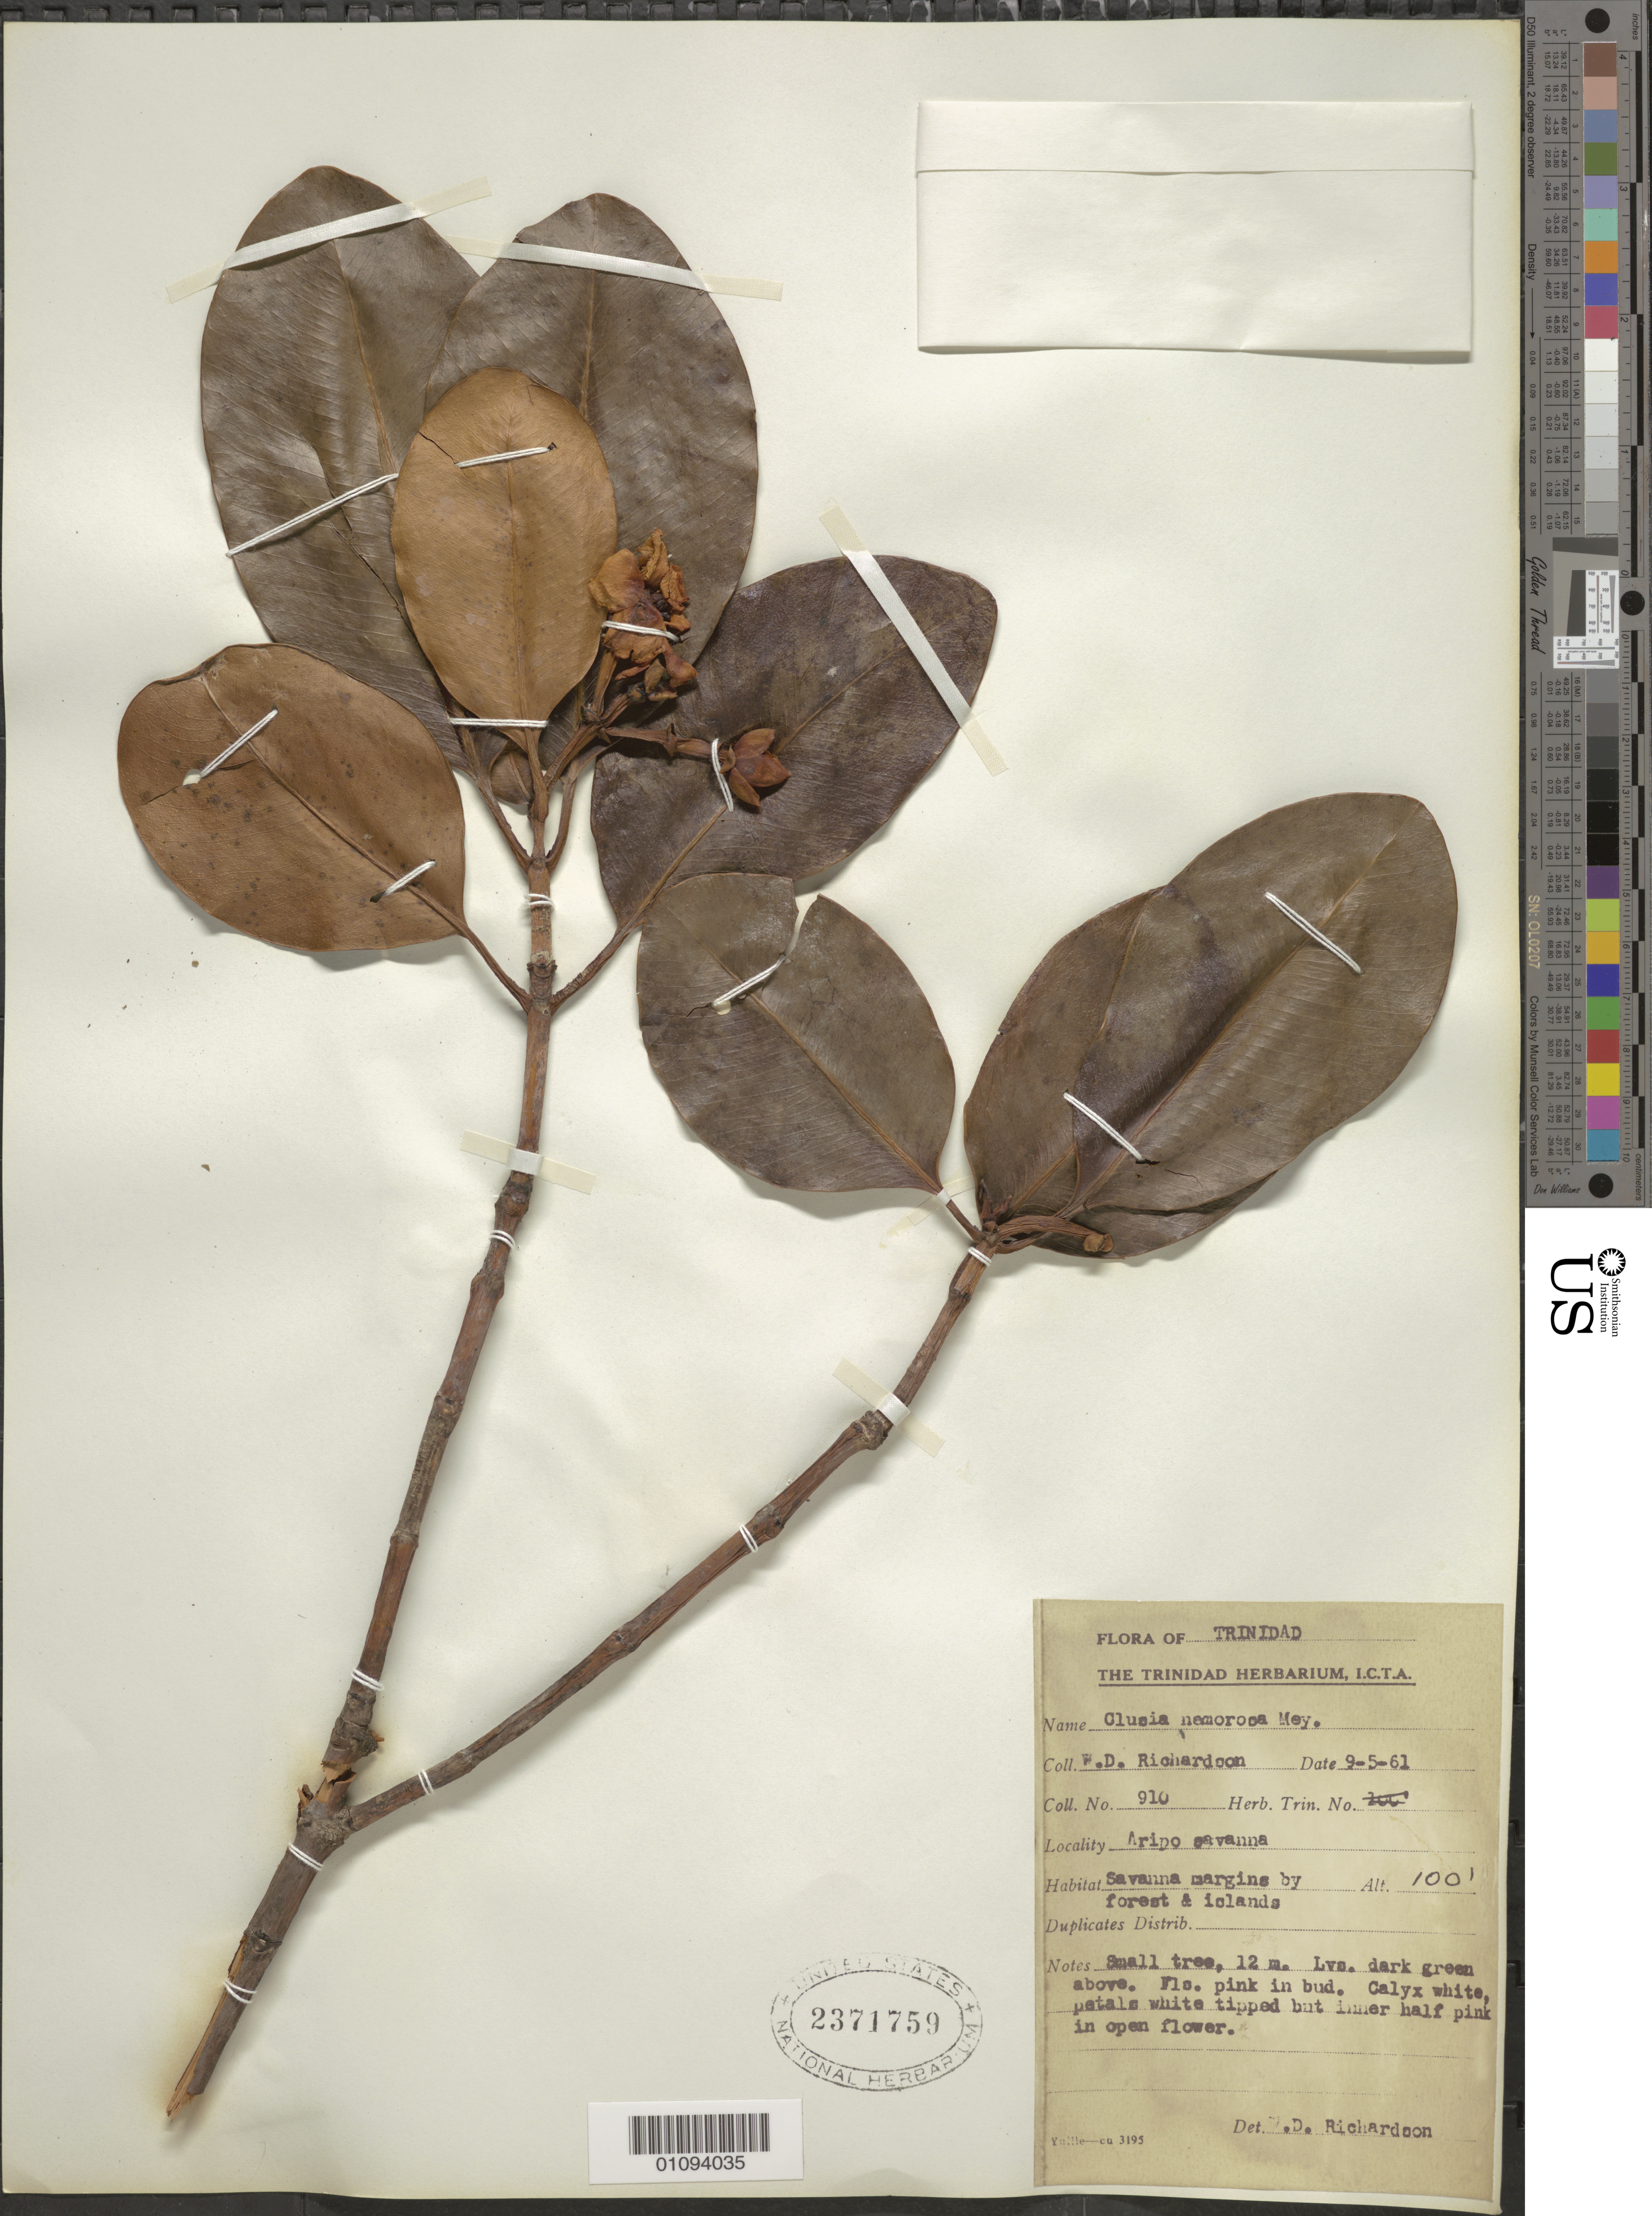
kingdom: Plantae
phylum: Tracheophyta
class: Magnoliopsida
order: Malpighiales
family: Clusiaceae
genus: Clusia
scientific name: Clusia nemorosa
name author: G. Mey.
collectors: W. D. Richardson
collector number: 910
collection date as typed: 09 May 1961 or 05 Sep 1961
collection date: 1961-05-09 or 1961-09-05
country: Trinidad and Tobago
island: Trinidad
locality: Aripo savanna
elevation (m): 30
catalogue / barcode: US 2371759